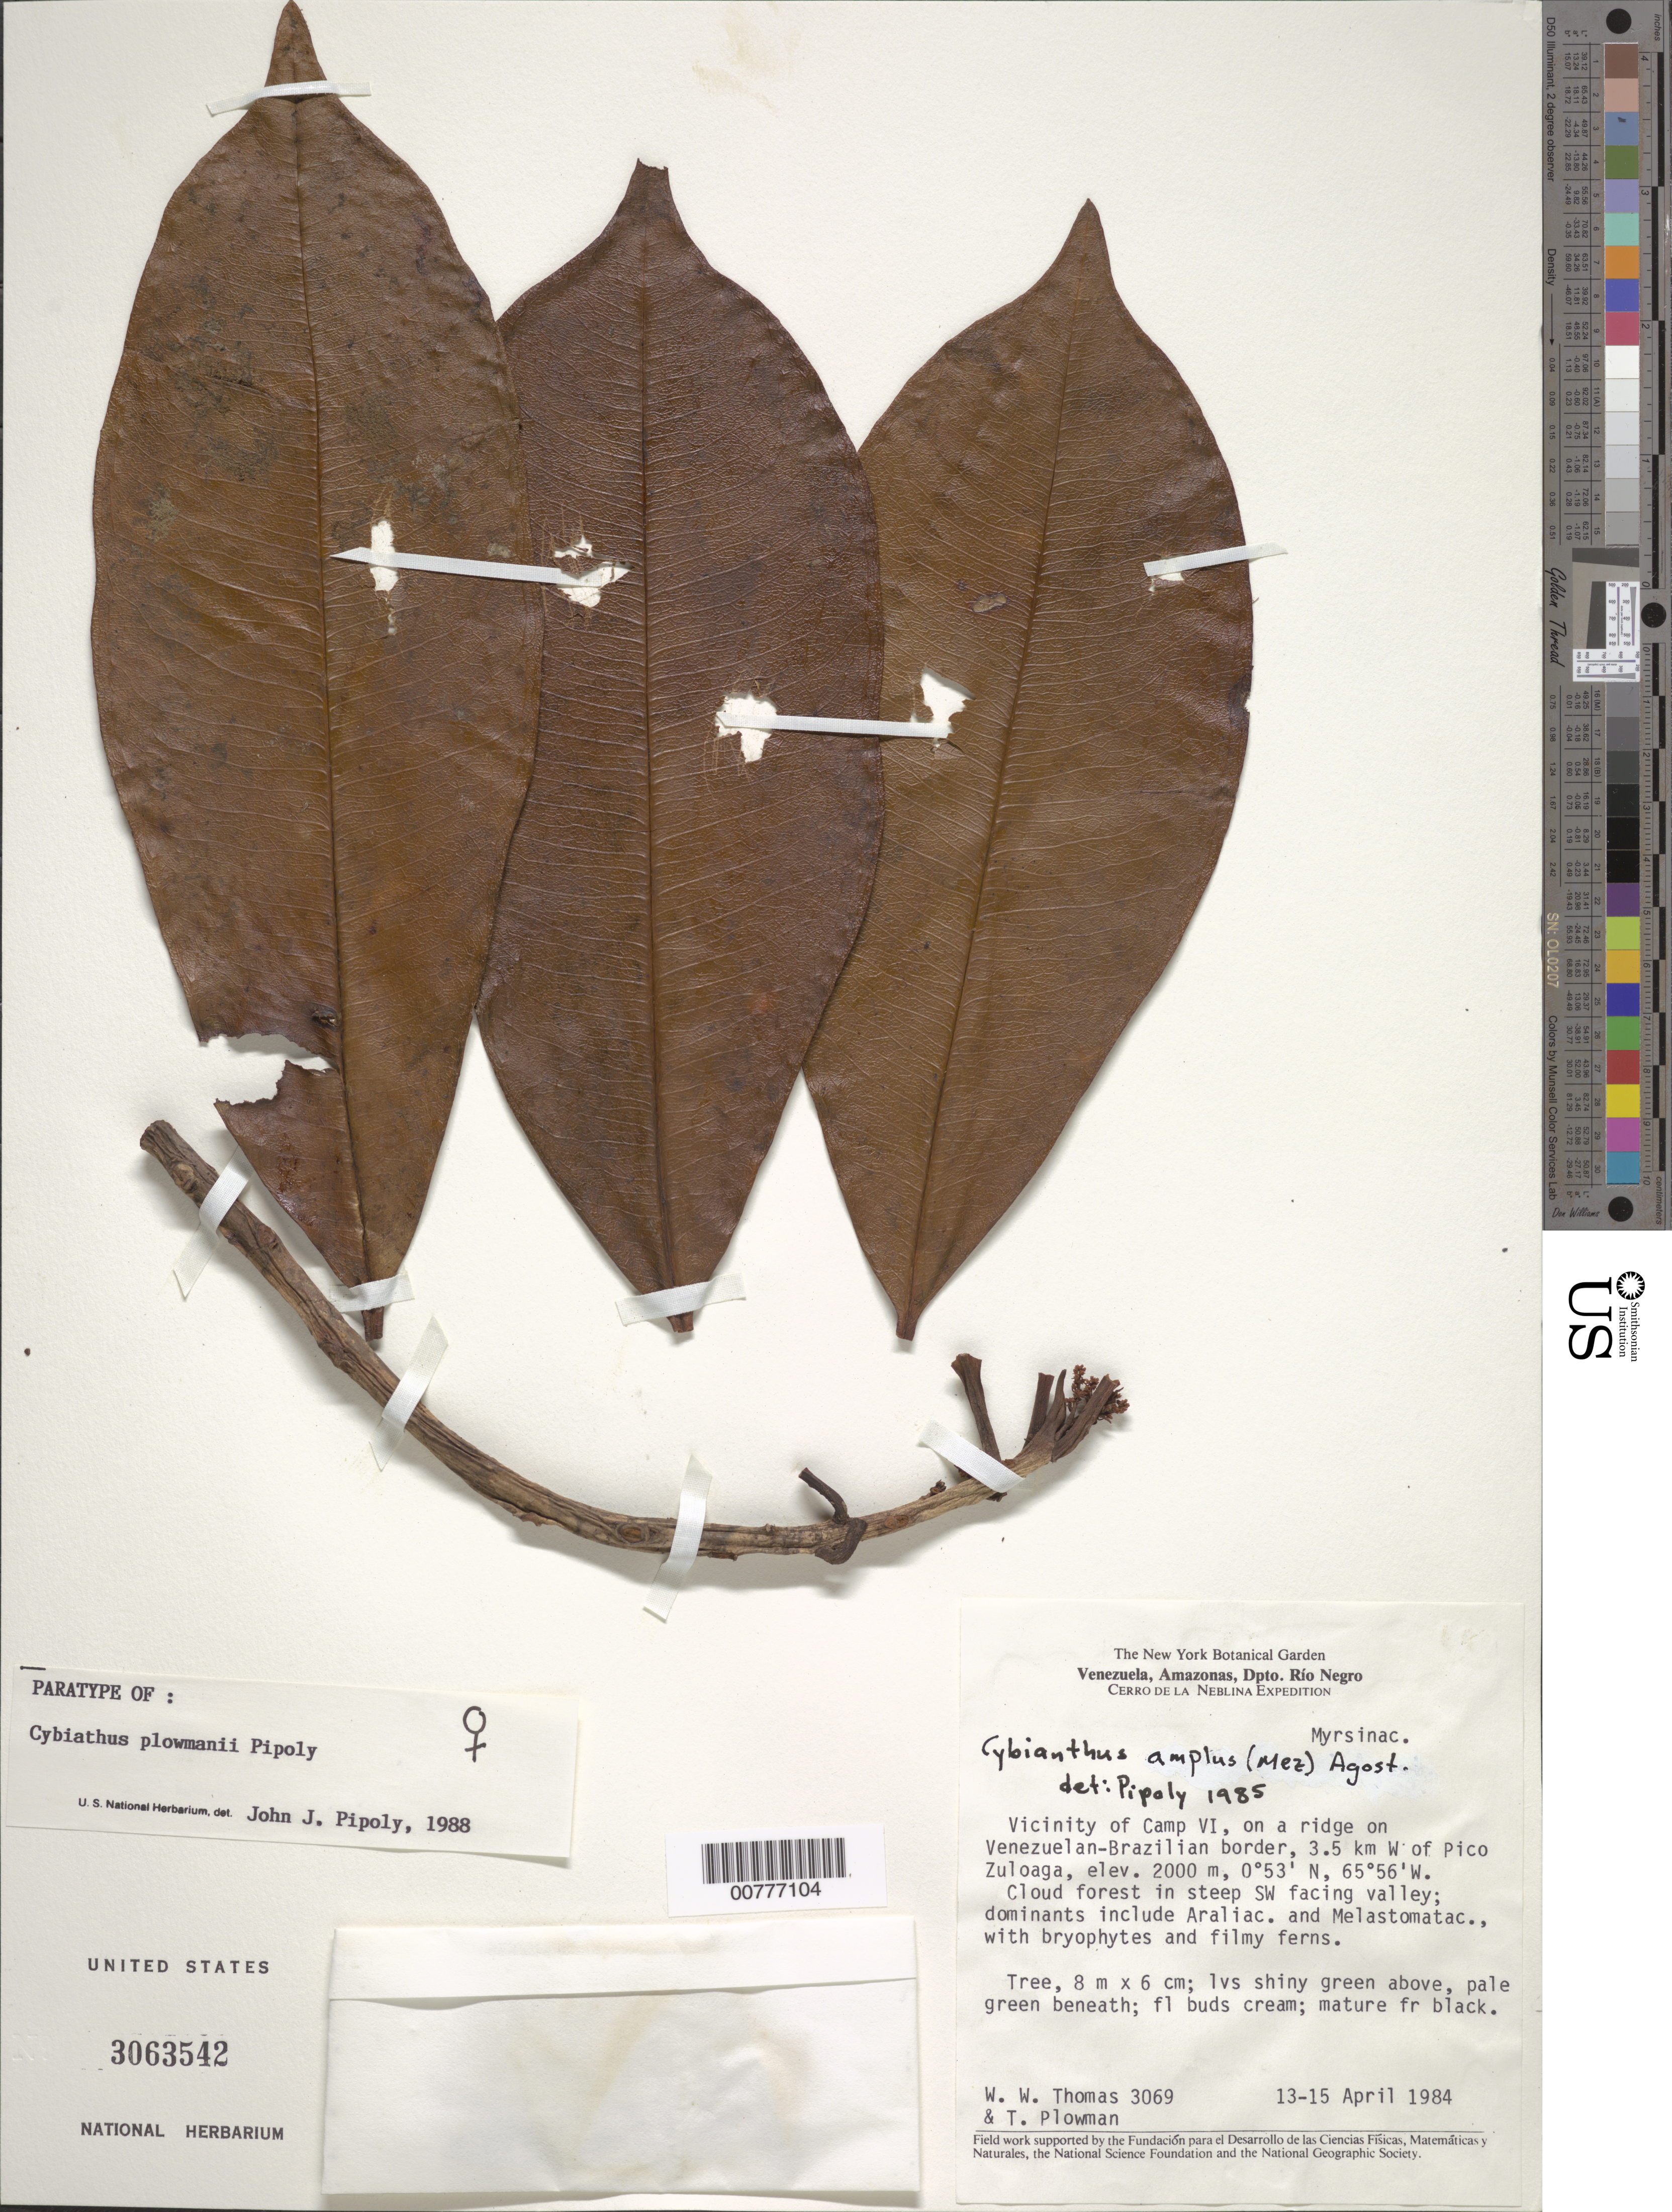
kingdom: Plantae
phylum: Tracheophyta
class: Magnoliopsida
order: Ericales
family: Primulaceae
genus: Cybianthus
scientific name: Cybianthus plowmanii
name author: Pipoly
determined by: Pipoly, J. J., III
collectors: W. W. Thomas & T. Plowman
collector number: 3069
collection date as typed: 13-Apr-84 to 15-Apr-84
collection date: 1984-04-13/1984-04-15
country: Venezuela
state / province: Amazonas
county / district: Río Negro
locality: Pico Zuloga, 3.5 km W of, near Camp VI, Venezuelan-Brazilian border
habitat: Cloud forest on steep SW facing valley; dominants include Araliac, Melastomataceae., with bryophytes and filmy ferns.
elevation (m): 2000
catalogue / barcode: US 3063542